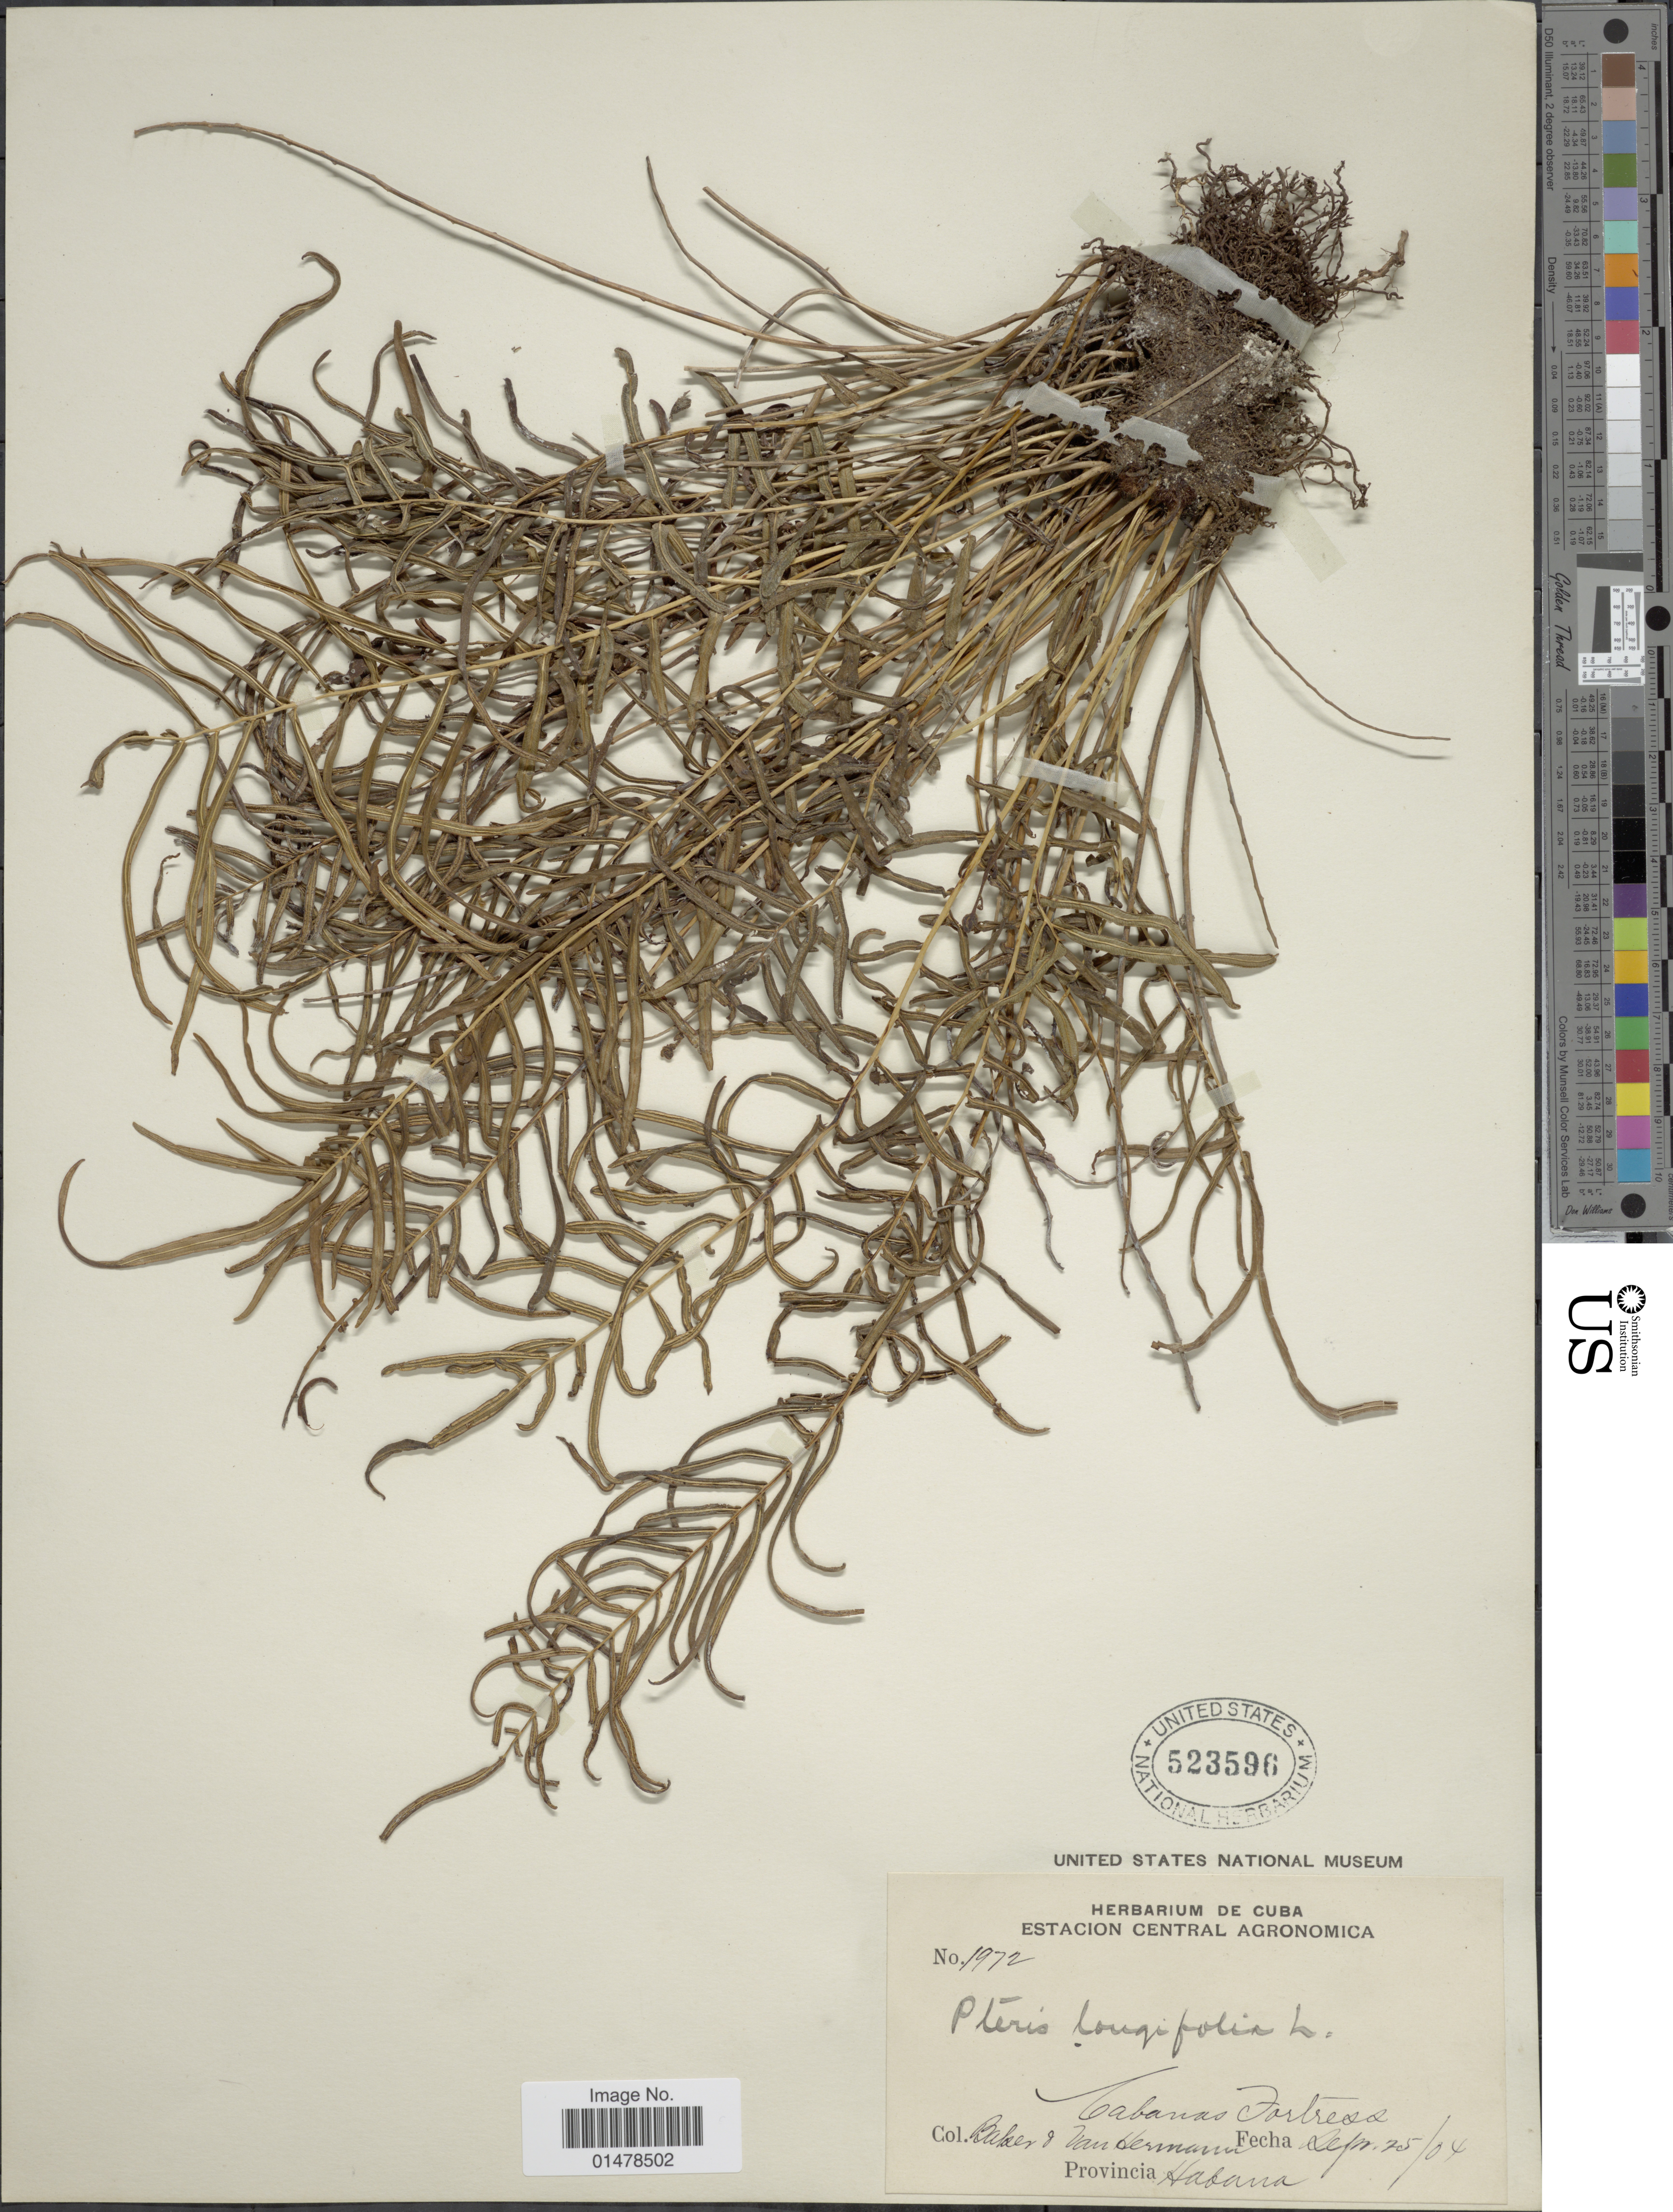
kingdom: Plantae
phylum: Tracheophyta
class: Polypodiopsida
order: Polypodiales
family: Pteridaceae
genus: Pteris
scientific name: Pteris bahamenis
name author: (J. Agardh) Fée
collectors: -- Baker & Van Hermann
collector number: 1972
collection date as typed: Transcribed d/m/y: 25/9/4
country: Cuba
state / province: La Habana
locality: Cabanas Fortress, Provincia Habana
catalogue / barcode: US 523596